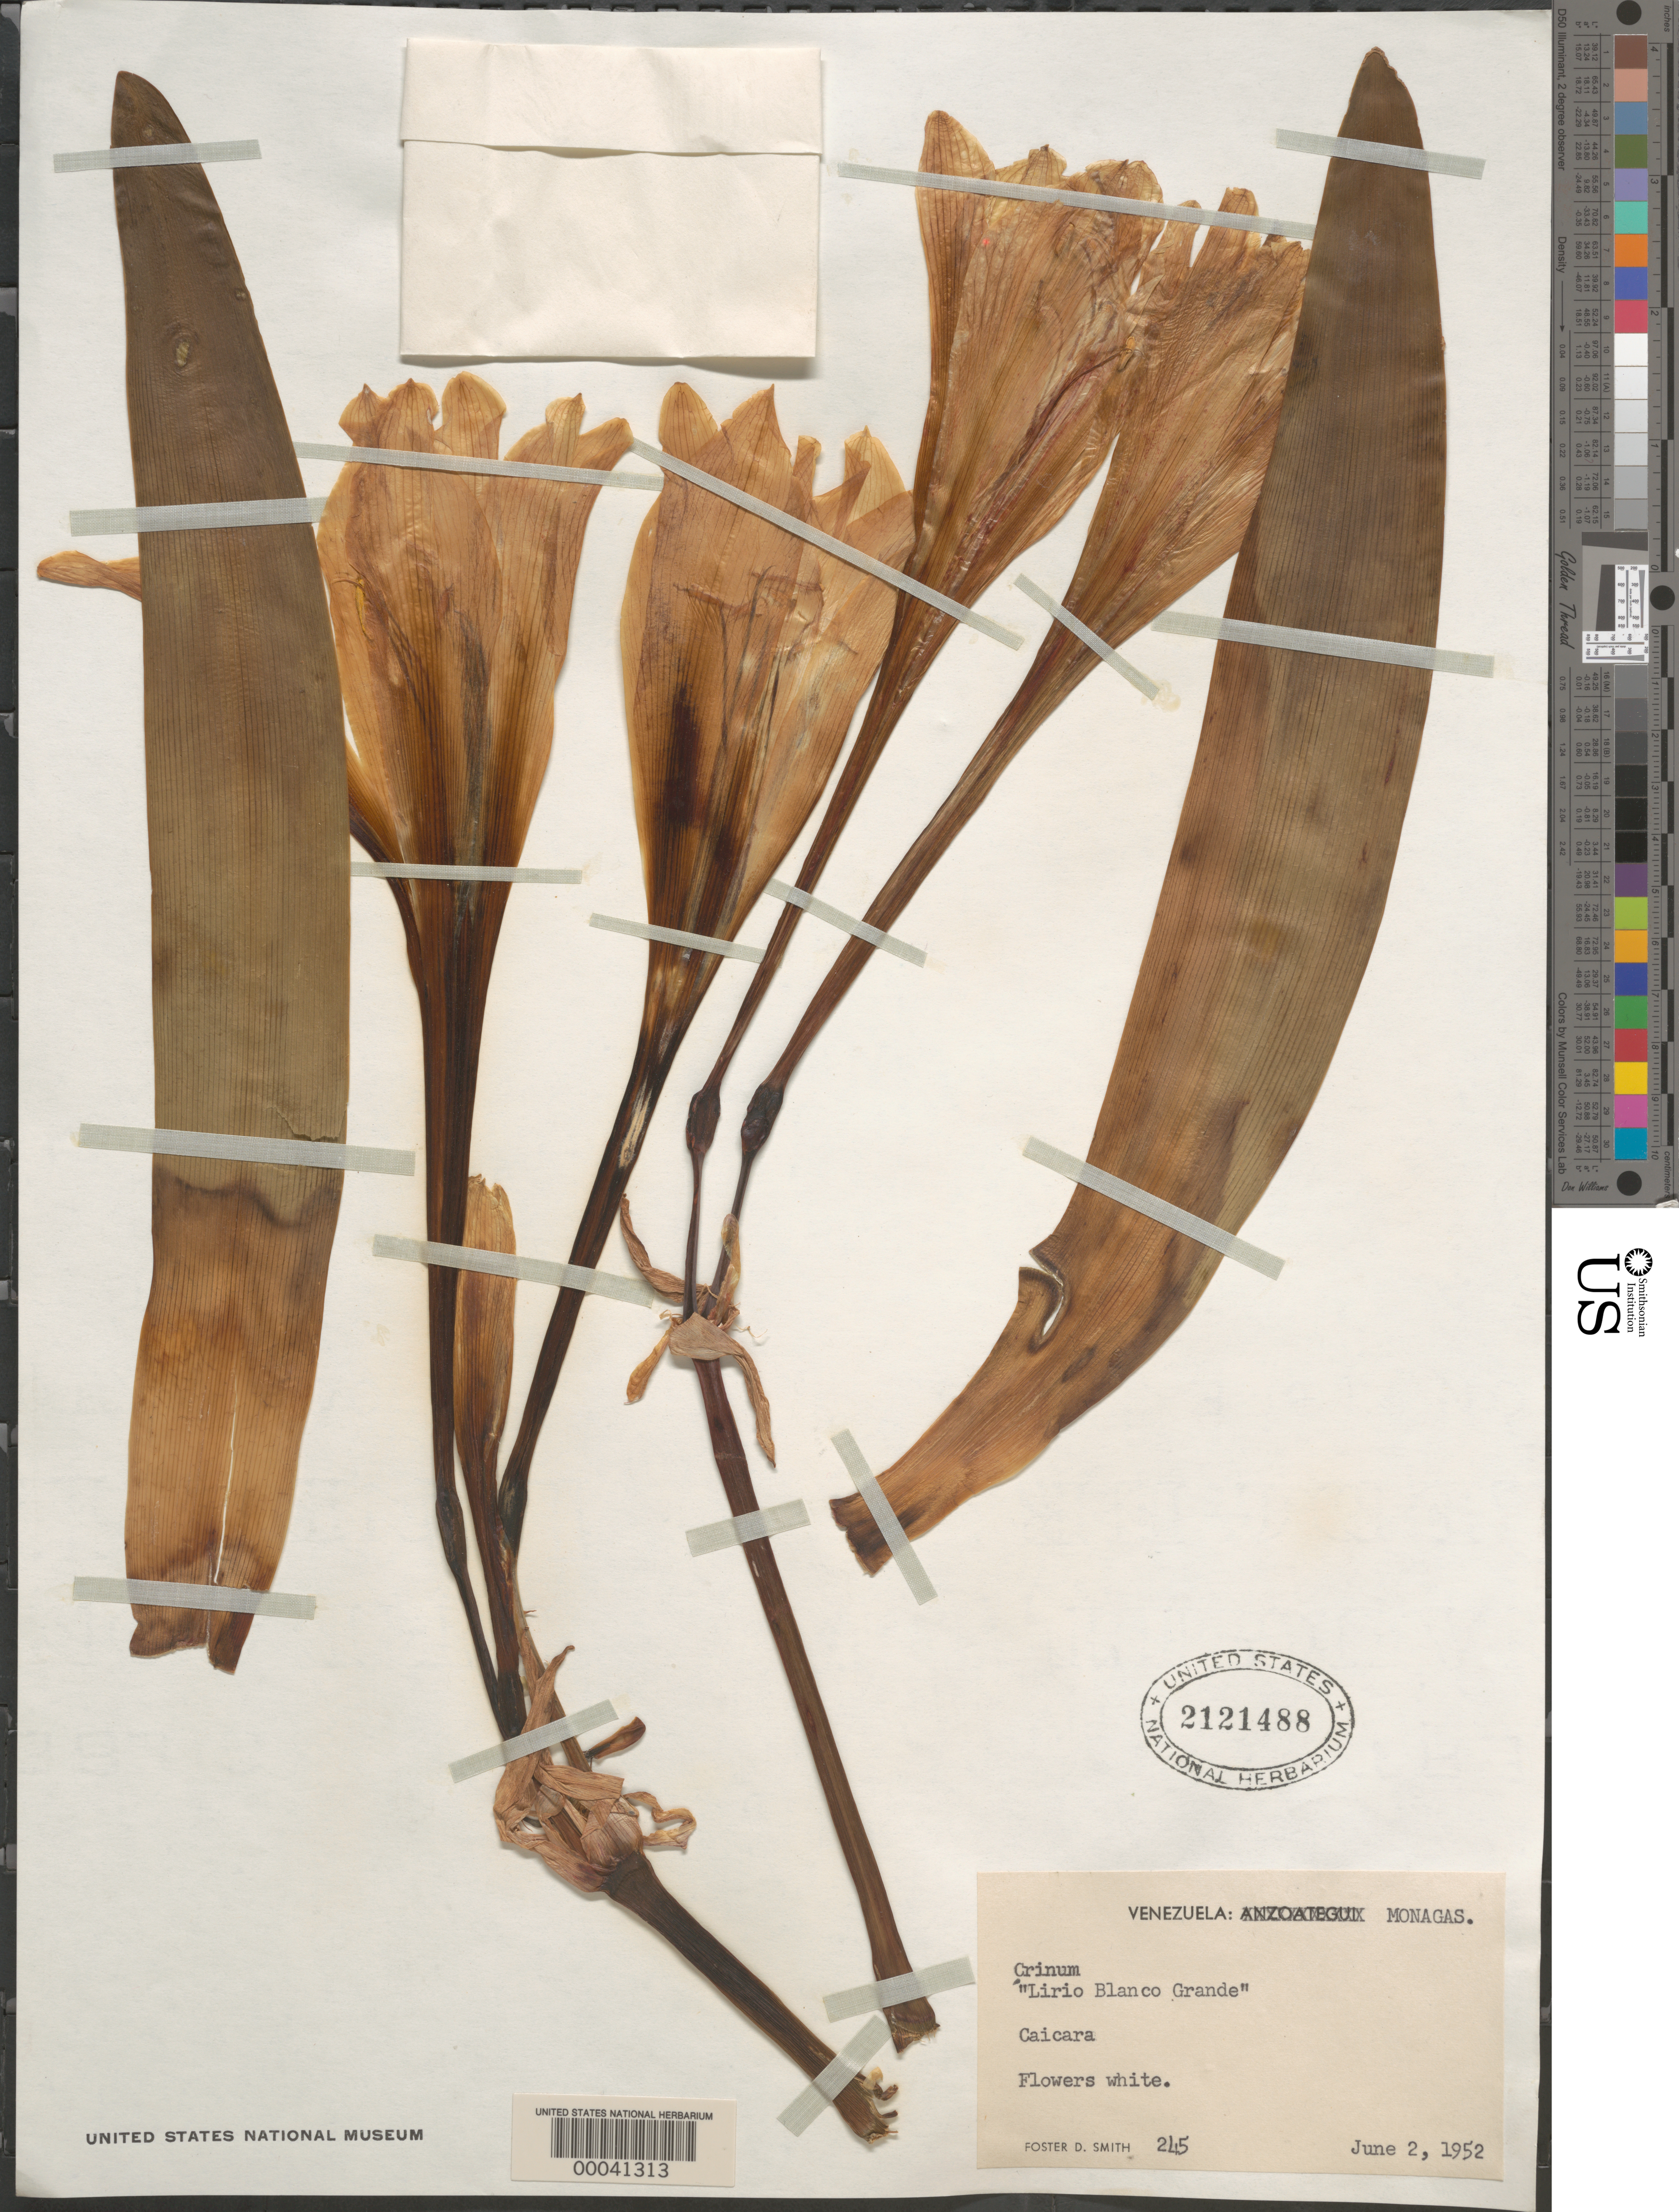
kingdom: Plantae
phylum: Tracheophyta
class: Liliopsida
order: Asparagales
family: Amaryllidaceae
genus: Crinum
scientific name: Crinum sp.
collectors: F. Smith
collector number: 245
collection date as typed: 02 Jun 1952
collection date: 1952-06-02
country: Venezuela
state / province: Monagas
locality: Caicara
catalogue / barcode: US 2121488